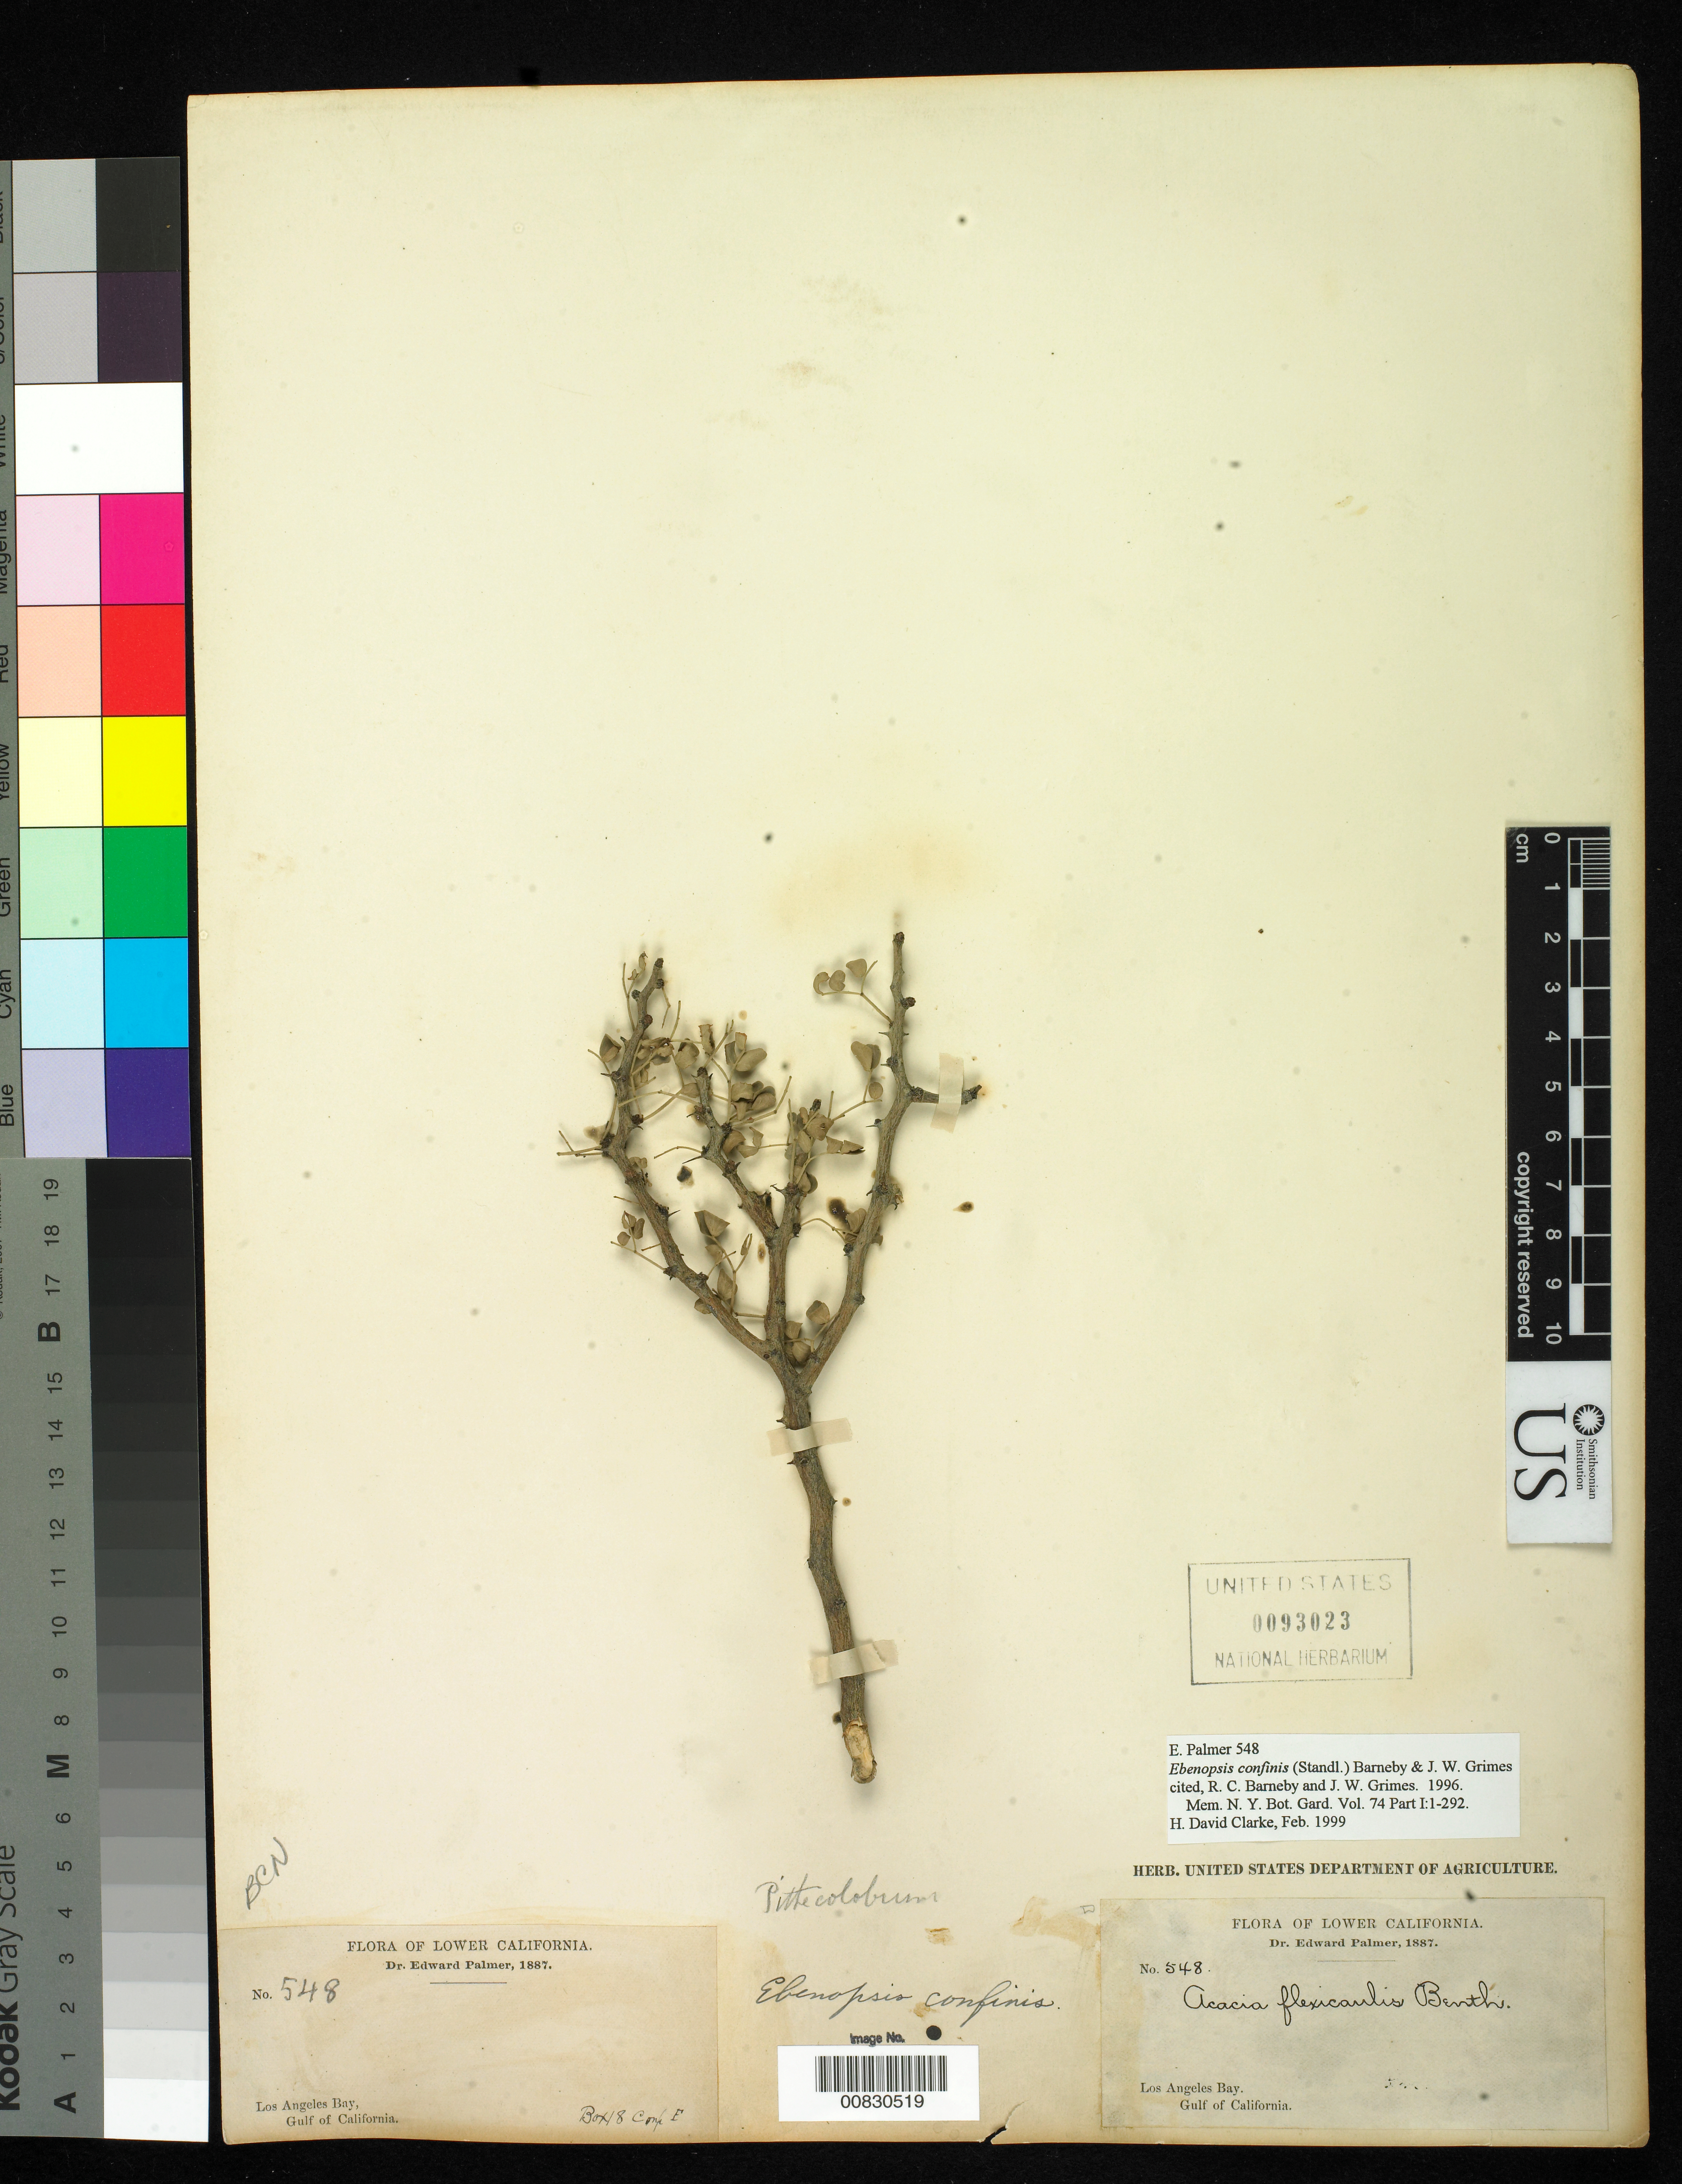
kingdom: Plantae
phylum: Tracheophyta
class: Magnoliopsida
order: Fabales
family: Fabaceae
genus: Ebenopsis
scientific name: Ebenopsis confinis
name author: (Standl.) Britton & Rose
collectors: E. Palmer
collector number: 548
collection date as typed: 1887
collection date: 1887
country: Mexico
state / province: Baja California Norte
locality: Los Angeles Bay, Baja California.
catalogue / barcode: US 93023